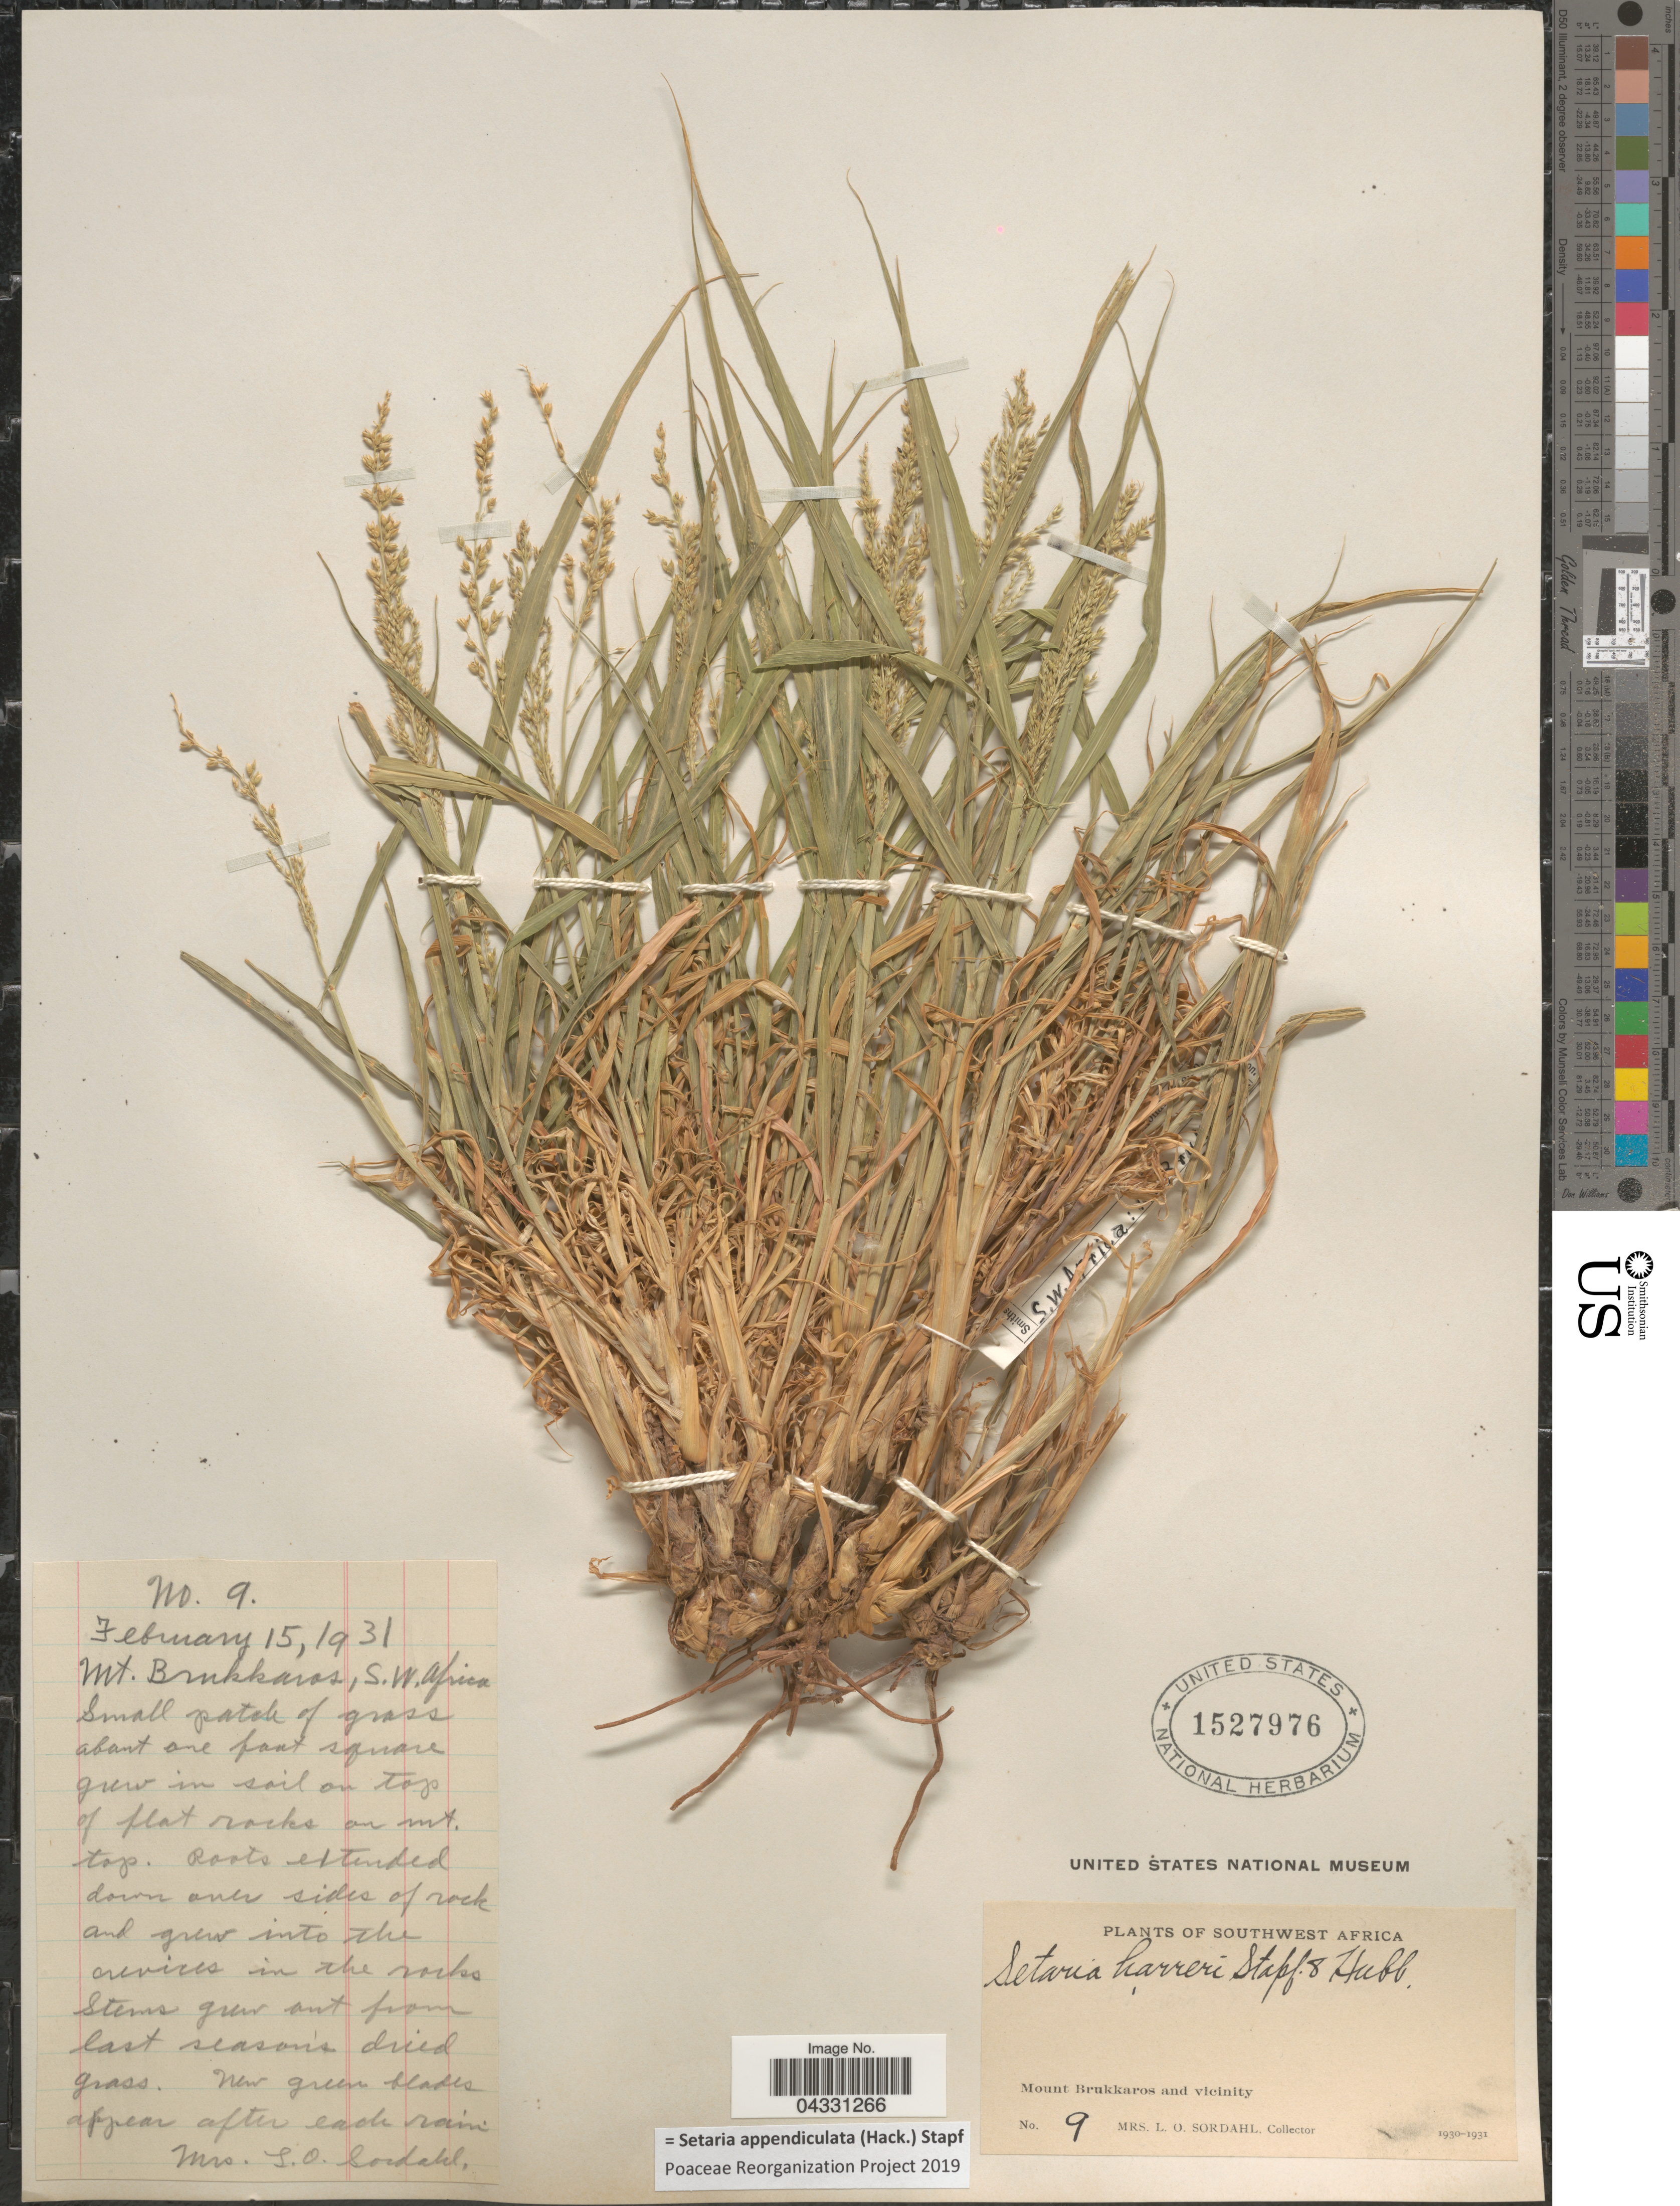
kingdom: Plantae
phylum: Tracheophyta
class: Liliopsida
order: Poales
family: Poaceae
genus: Setaria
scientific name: Setaria appendiculata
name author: (Hack.) Stapf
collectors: L. Sordahl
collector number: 9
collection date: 1931-02-15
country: Namibia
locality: Mt. Brukkaros and vicinity. S.W. Africa.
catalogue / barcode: US 1527976